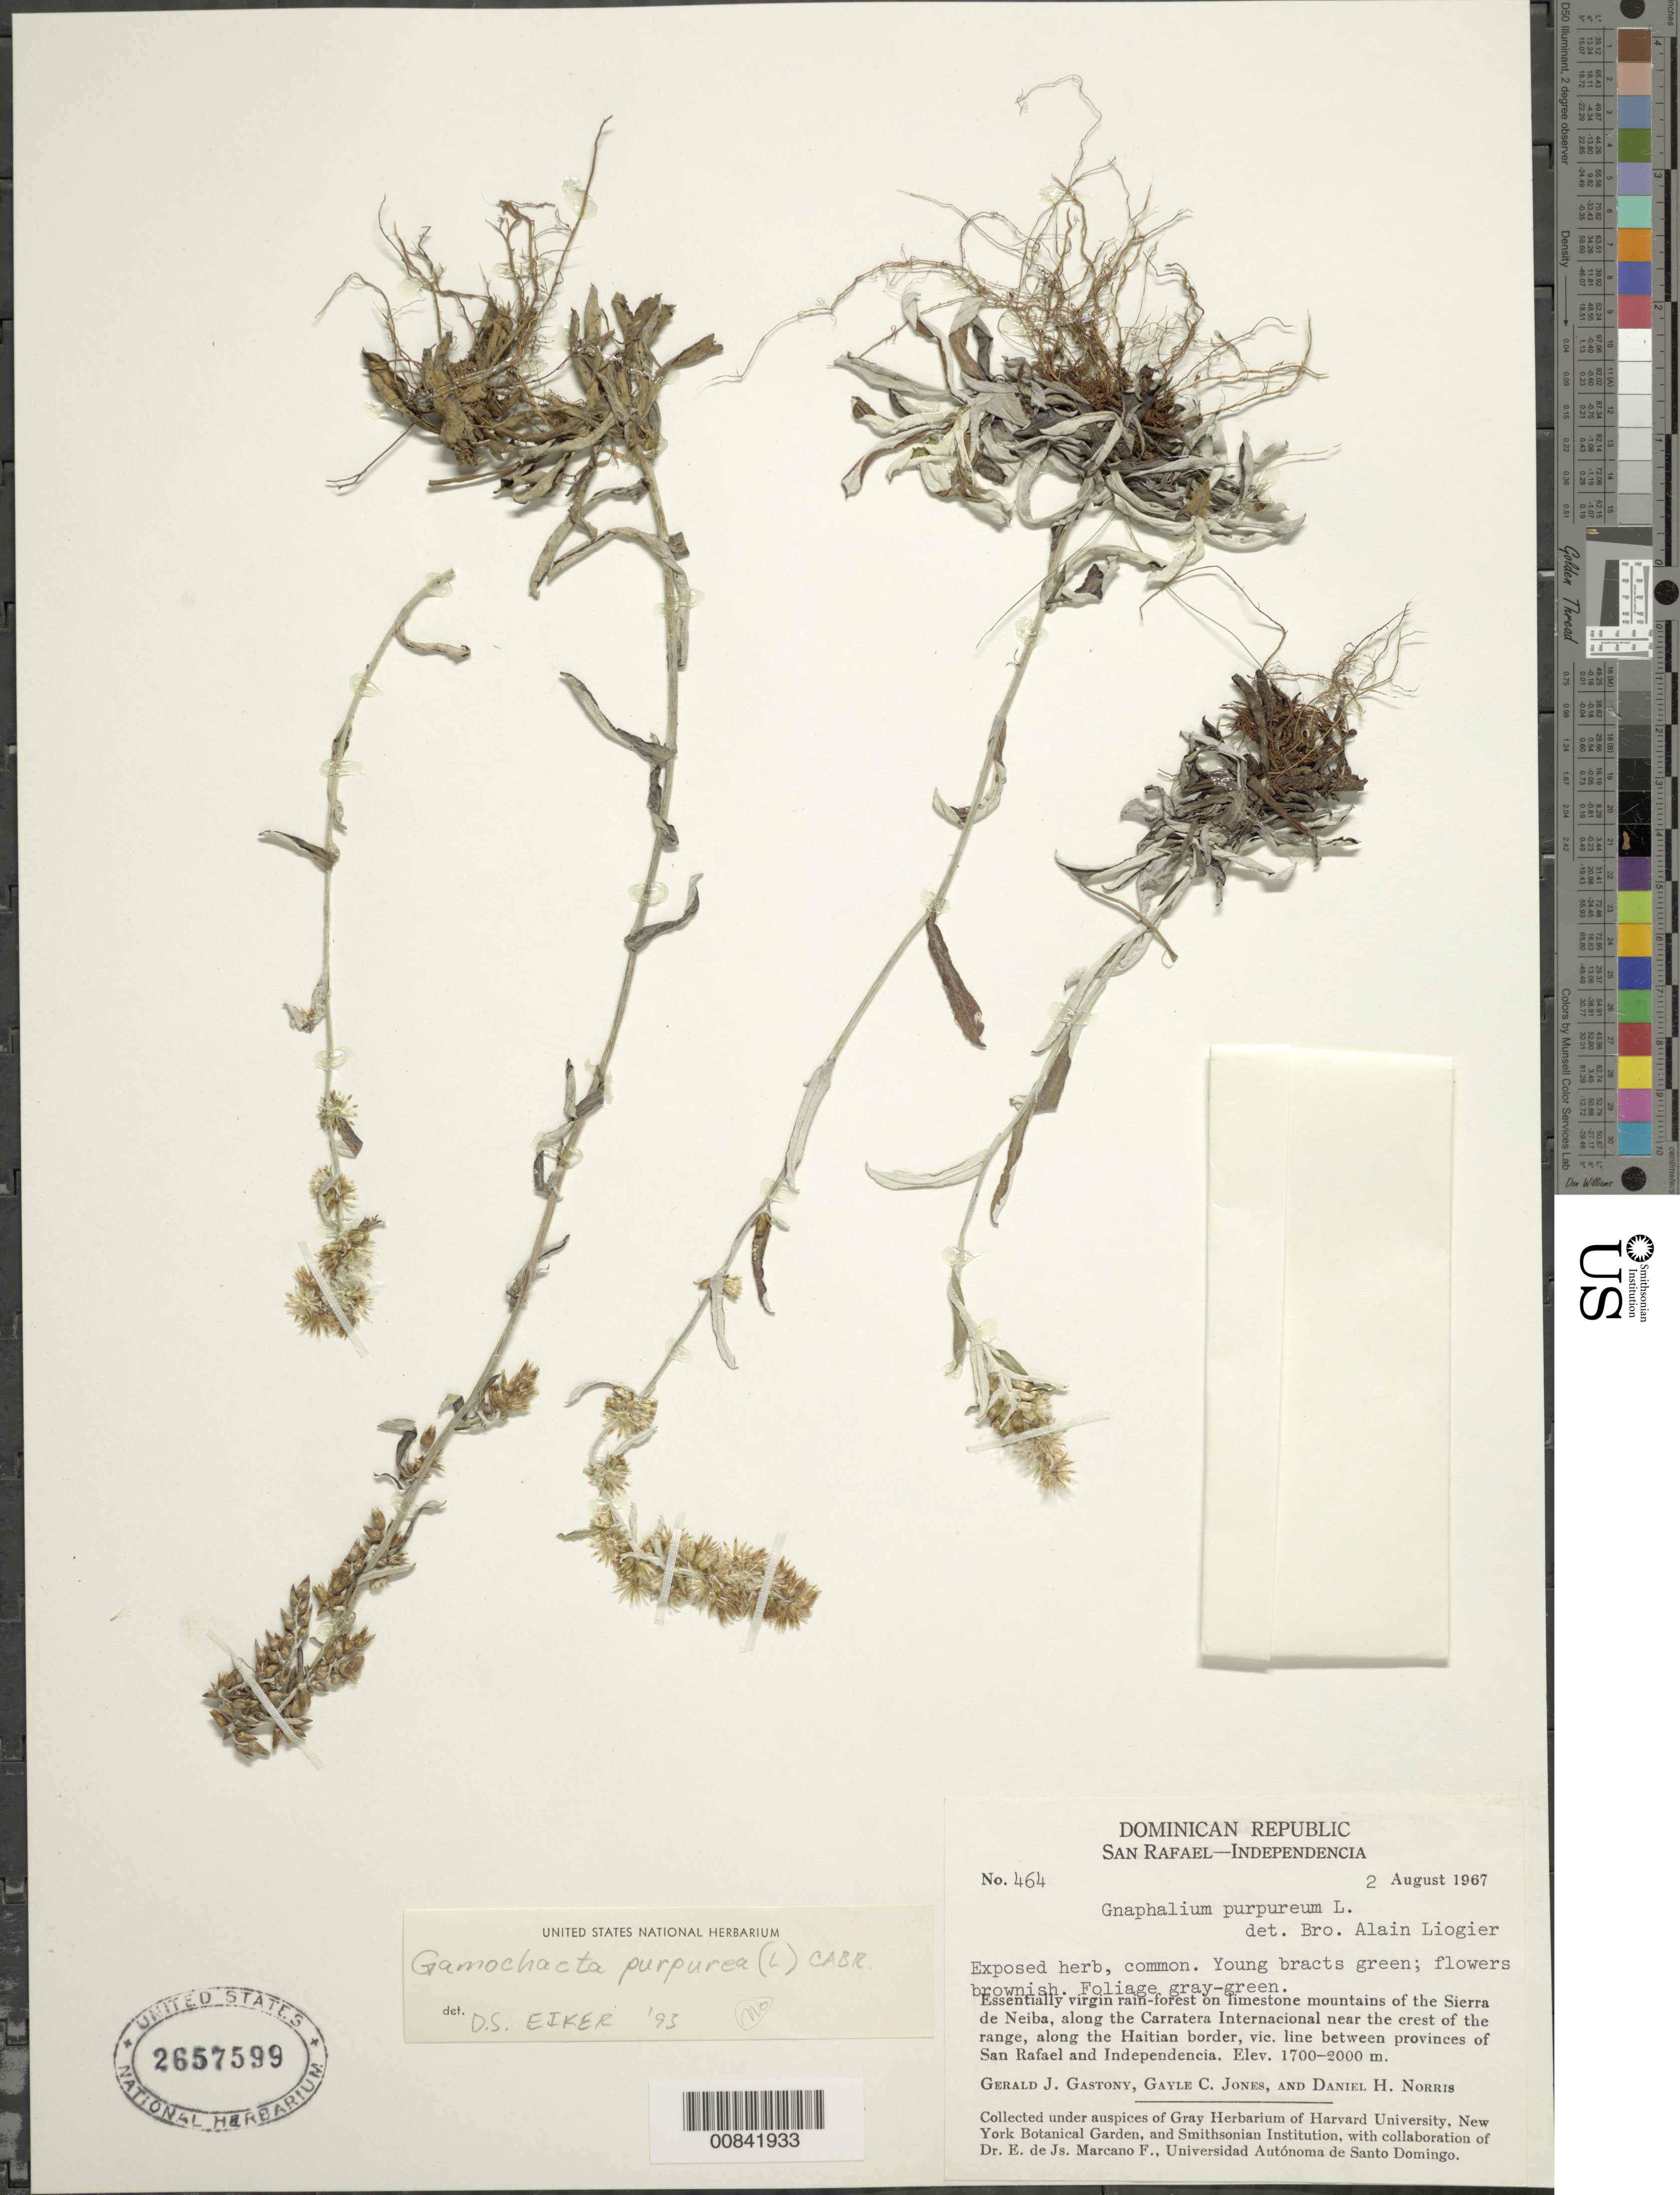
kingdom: Plantae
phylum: Tracheophyta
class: Magnoliopsida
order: Asterales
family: Asteraceae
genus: Gamochaeta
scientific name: Gamochaeta coarctata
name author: (Willd.) Kerguélen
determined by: Liogier, Alain H.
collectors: G. Gastony, G. C. Jones & D. H. Norris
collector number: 464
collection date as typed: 02 Aug 1967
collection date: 1967-08-02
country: Dominican Republic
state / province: Independencia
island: Hispaniola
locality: Sierra de Neiba, along the Carratera Internacional near the crest of the range, along the Haitian border, vic. line between provinces of San Rafael and Independencia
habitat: Essentially virgin rain-forest on limestone mountains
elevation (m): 1700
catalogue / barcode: US 2657599